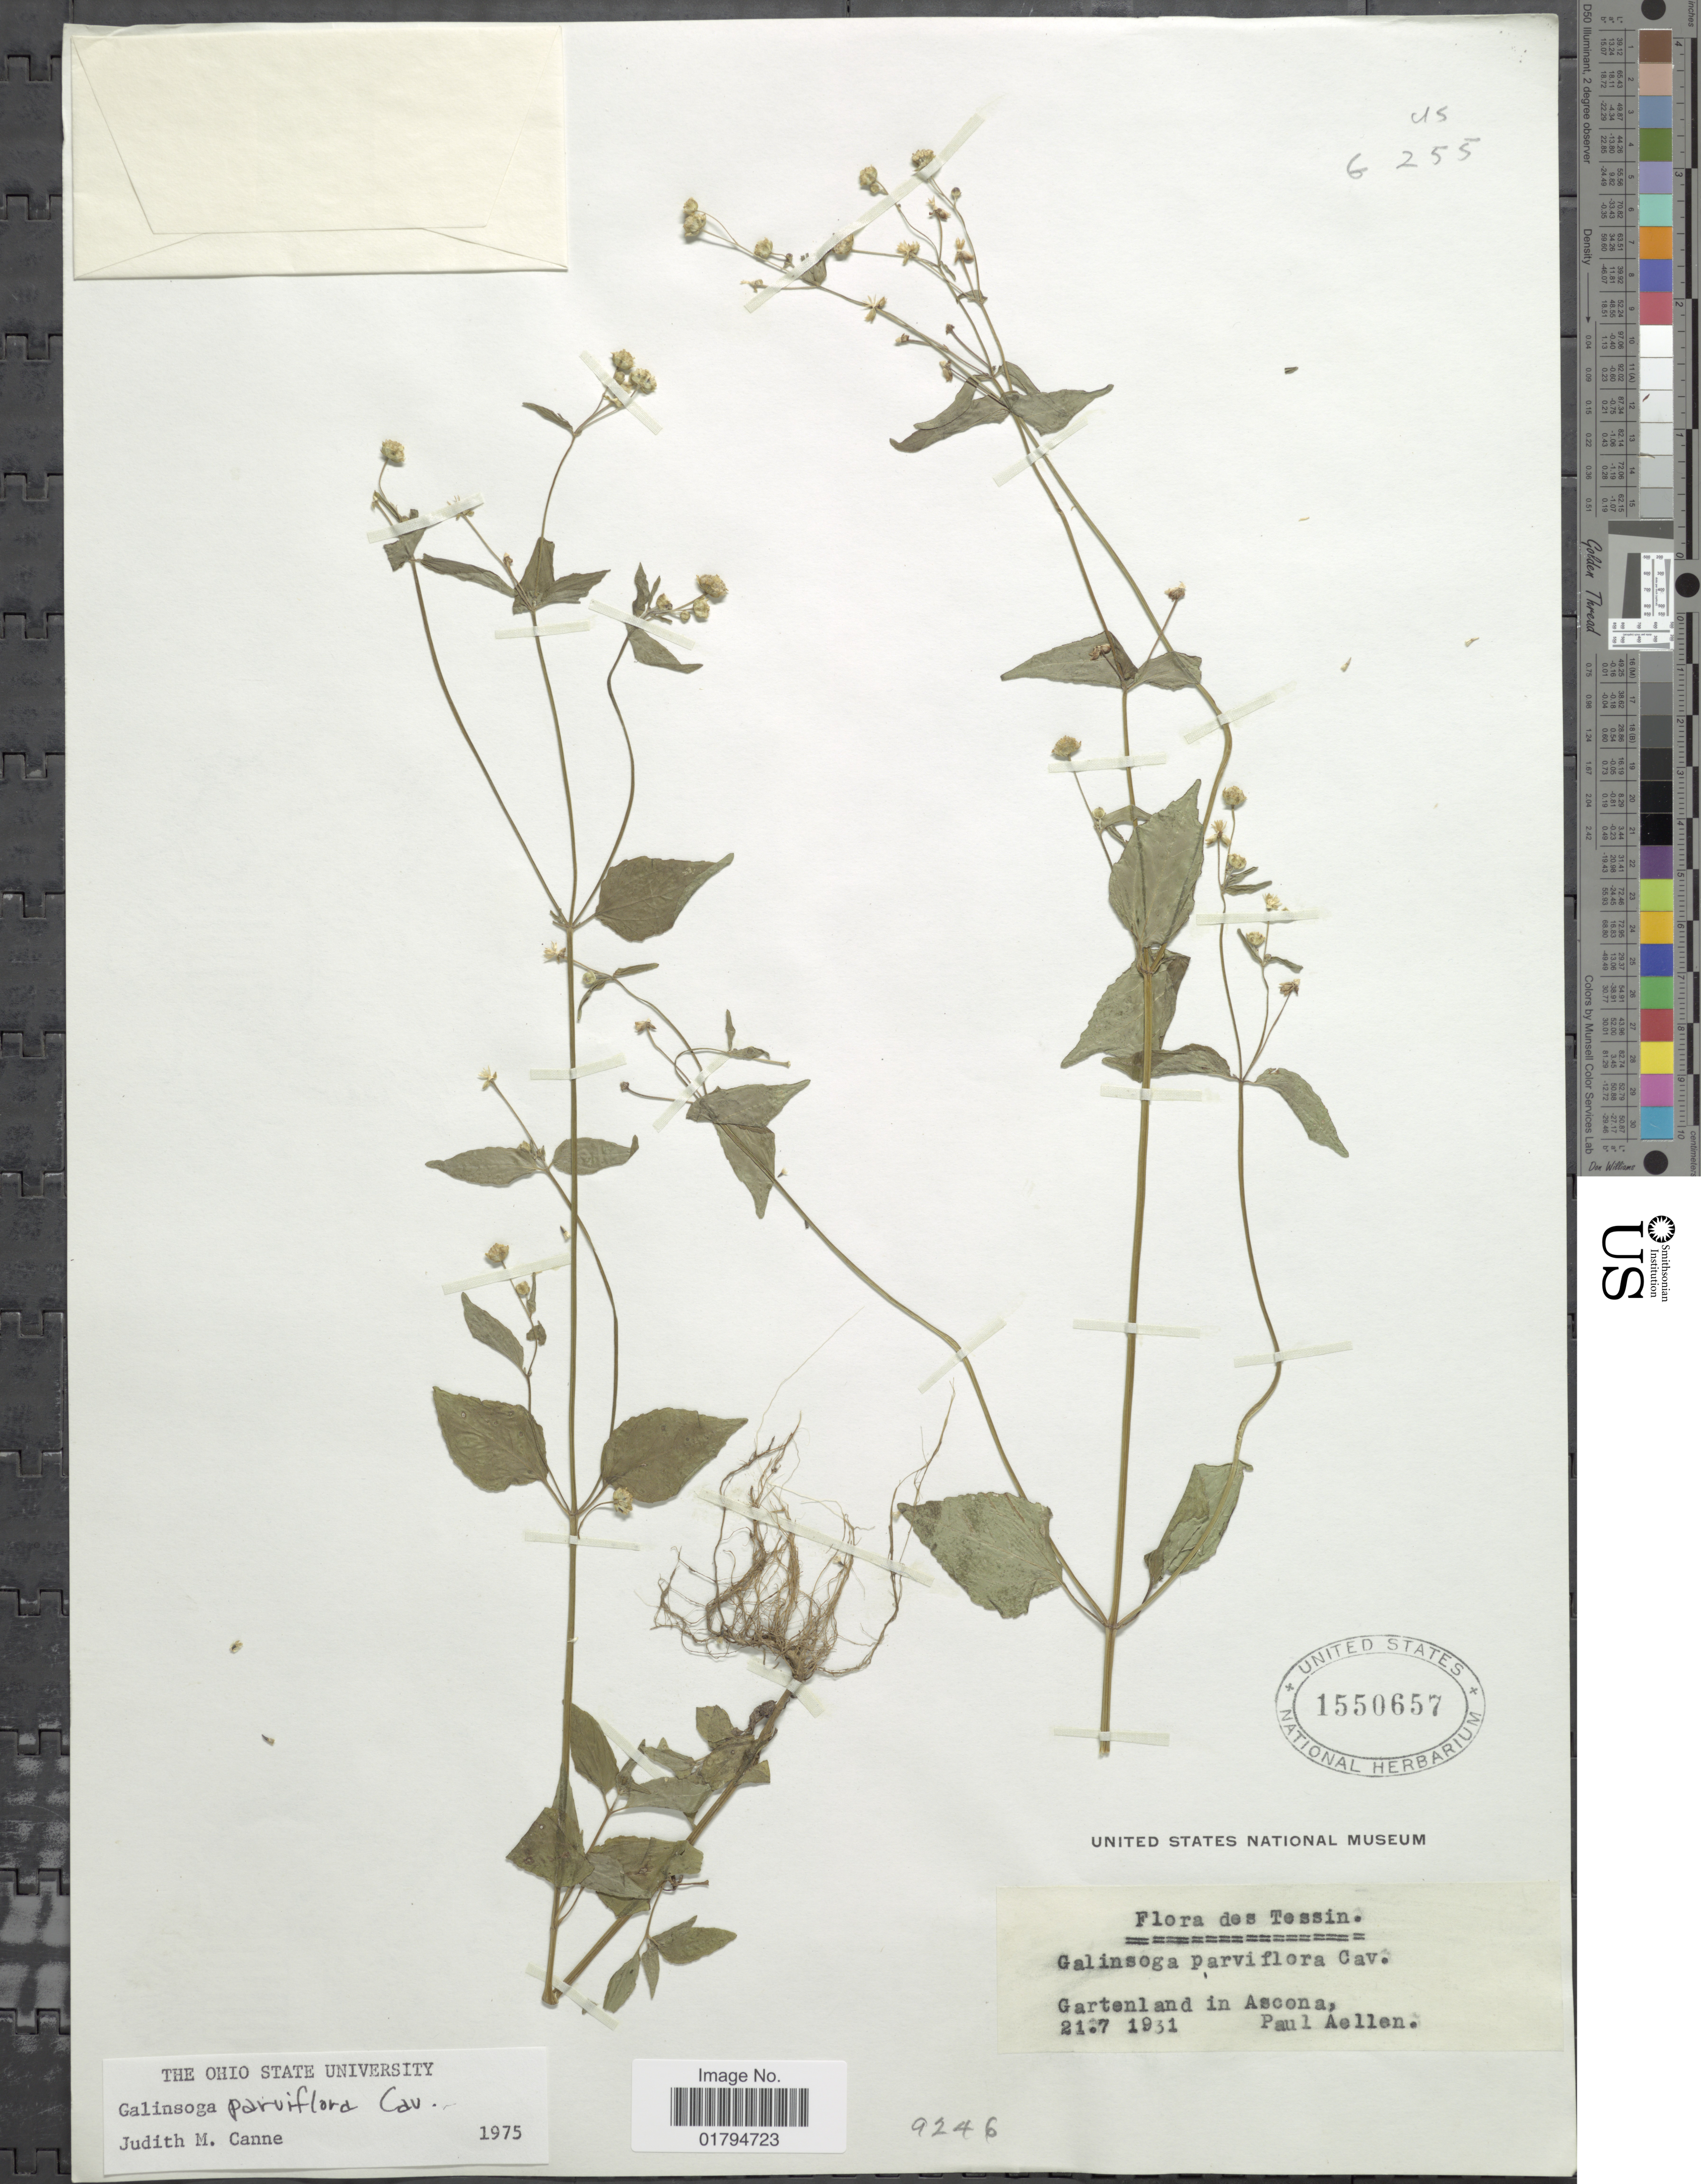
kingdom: Plantae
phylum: Tracheophyta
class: Magnoliopsida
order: Asterales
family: Asteraceae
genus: Galinsoga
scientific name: Galinsoga parviflora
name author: Cav.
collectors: Bro. Adole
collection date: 1931-07-21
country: Switzerland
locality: Tessin, Gartenland in Ascona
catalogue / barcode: US 1550657